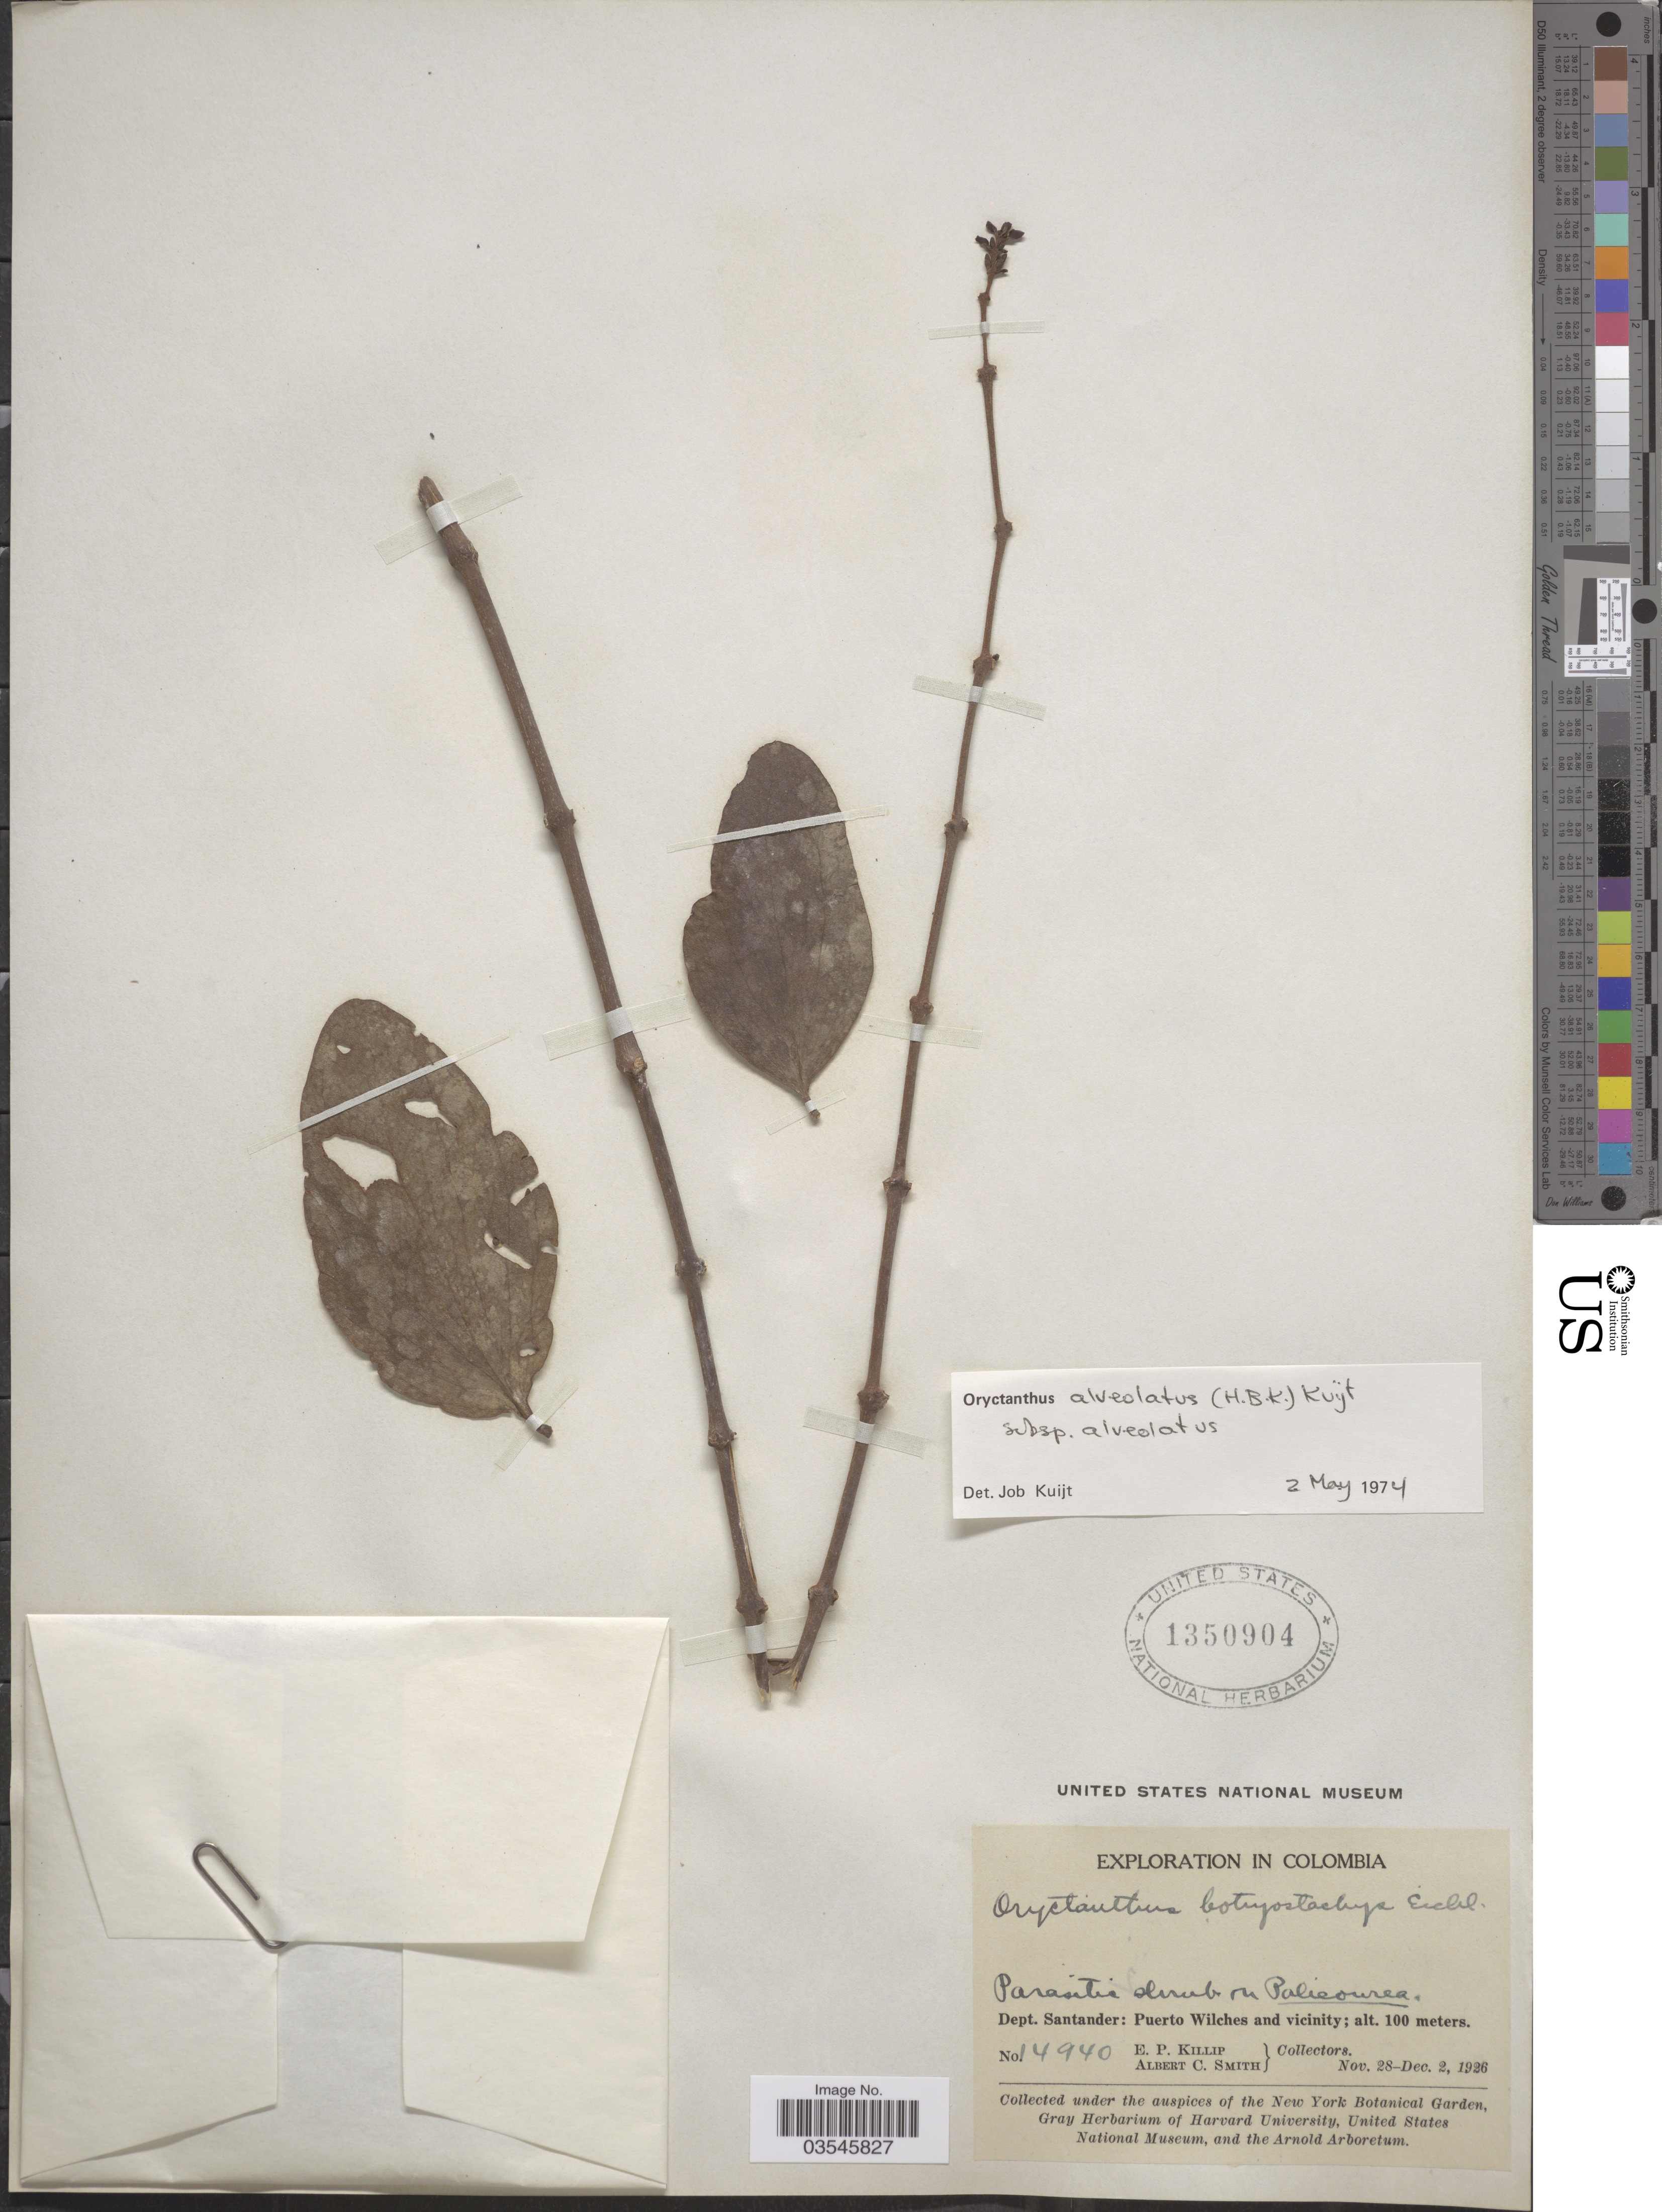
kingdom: Plantae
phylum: Tracheophyta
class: Magnoliopsida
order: Santalales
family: Loranthaceae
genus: Oryctanthus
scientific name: Oryctanthus alveolatus subsp. alveolatus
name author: (Kunth) Kuijt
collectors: E. P. Killip & A. C. Smith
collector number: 14940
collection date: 1926-11-28/1926-12-02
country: Colombia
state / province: Santander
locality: Dept. Santander: Puerto Wilches and vicinity.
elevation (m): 100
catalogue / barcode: US 1350904